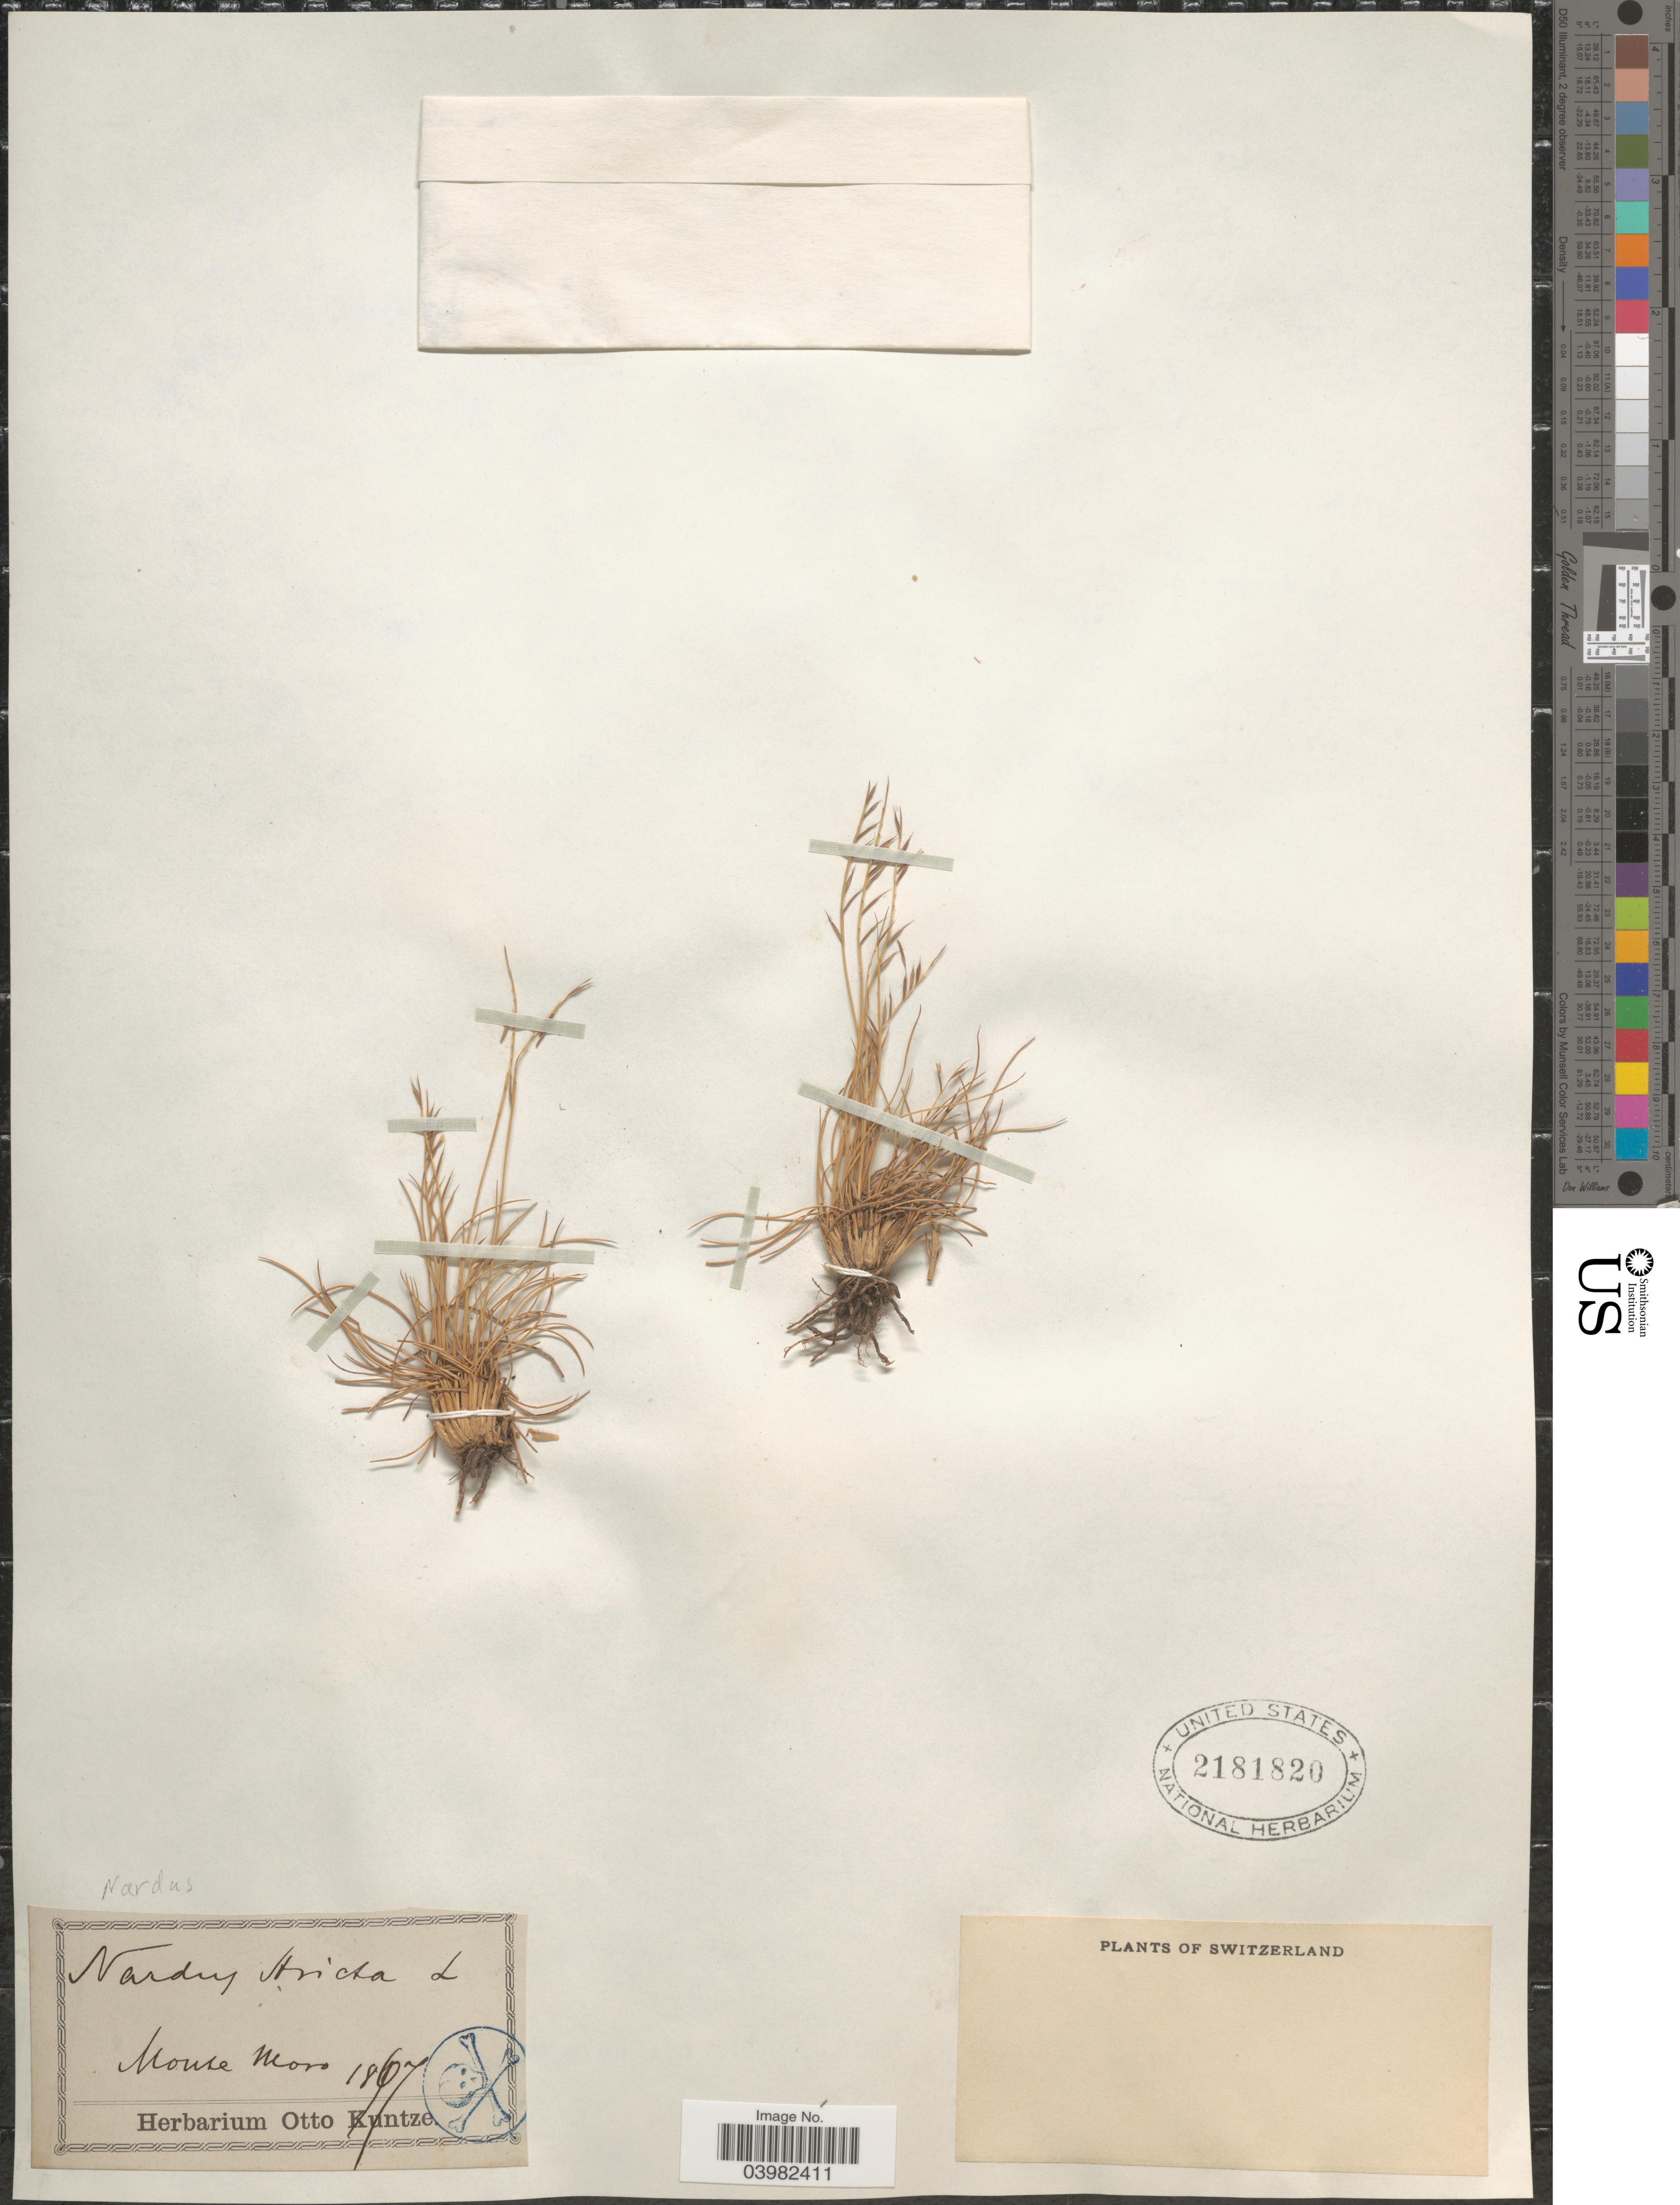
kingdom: Plantae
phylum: Tracheophyta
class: Liliopsida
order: Poales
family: Poaceae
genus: Nardus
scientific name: Nardus stricta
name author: L.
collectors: ex herb. Otto Kuntze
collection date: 1867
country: Switzerland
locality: Monte Moro.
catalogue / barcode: US 2181820